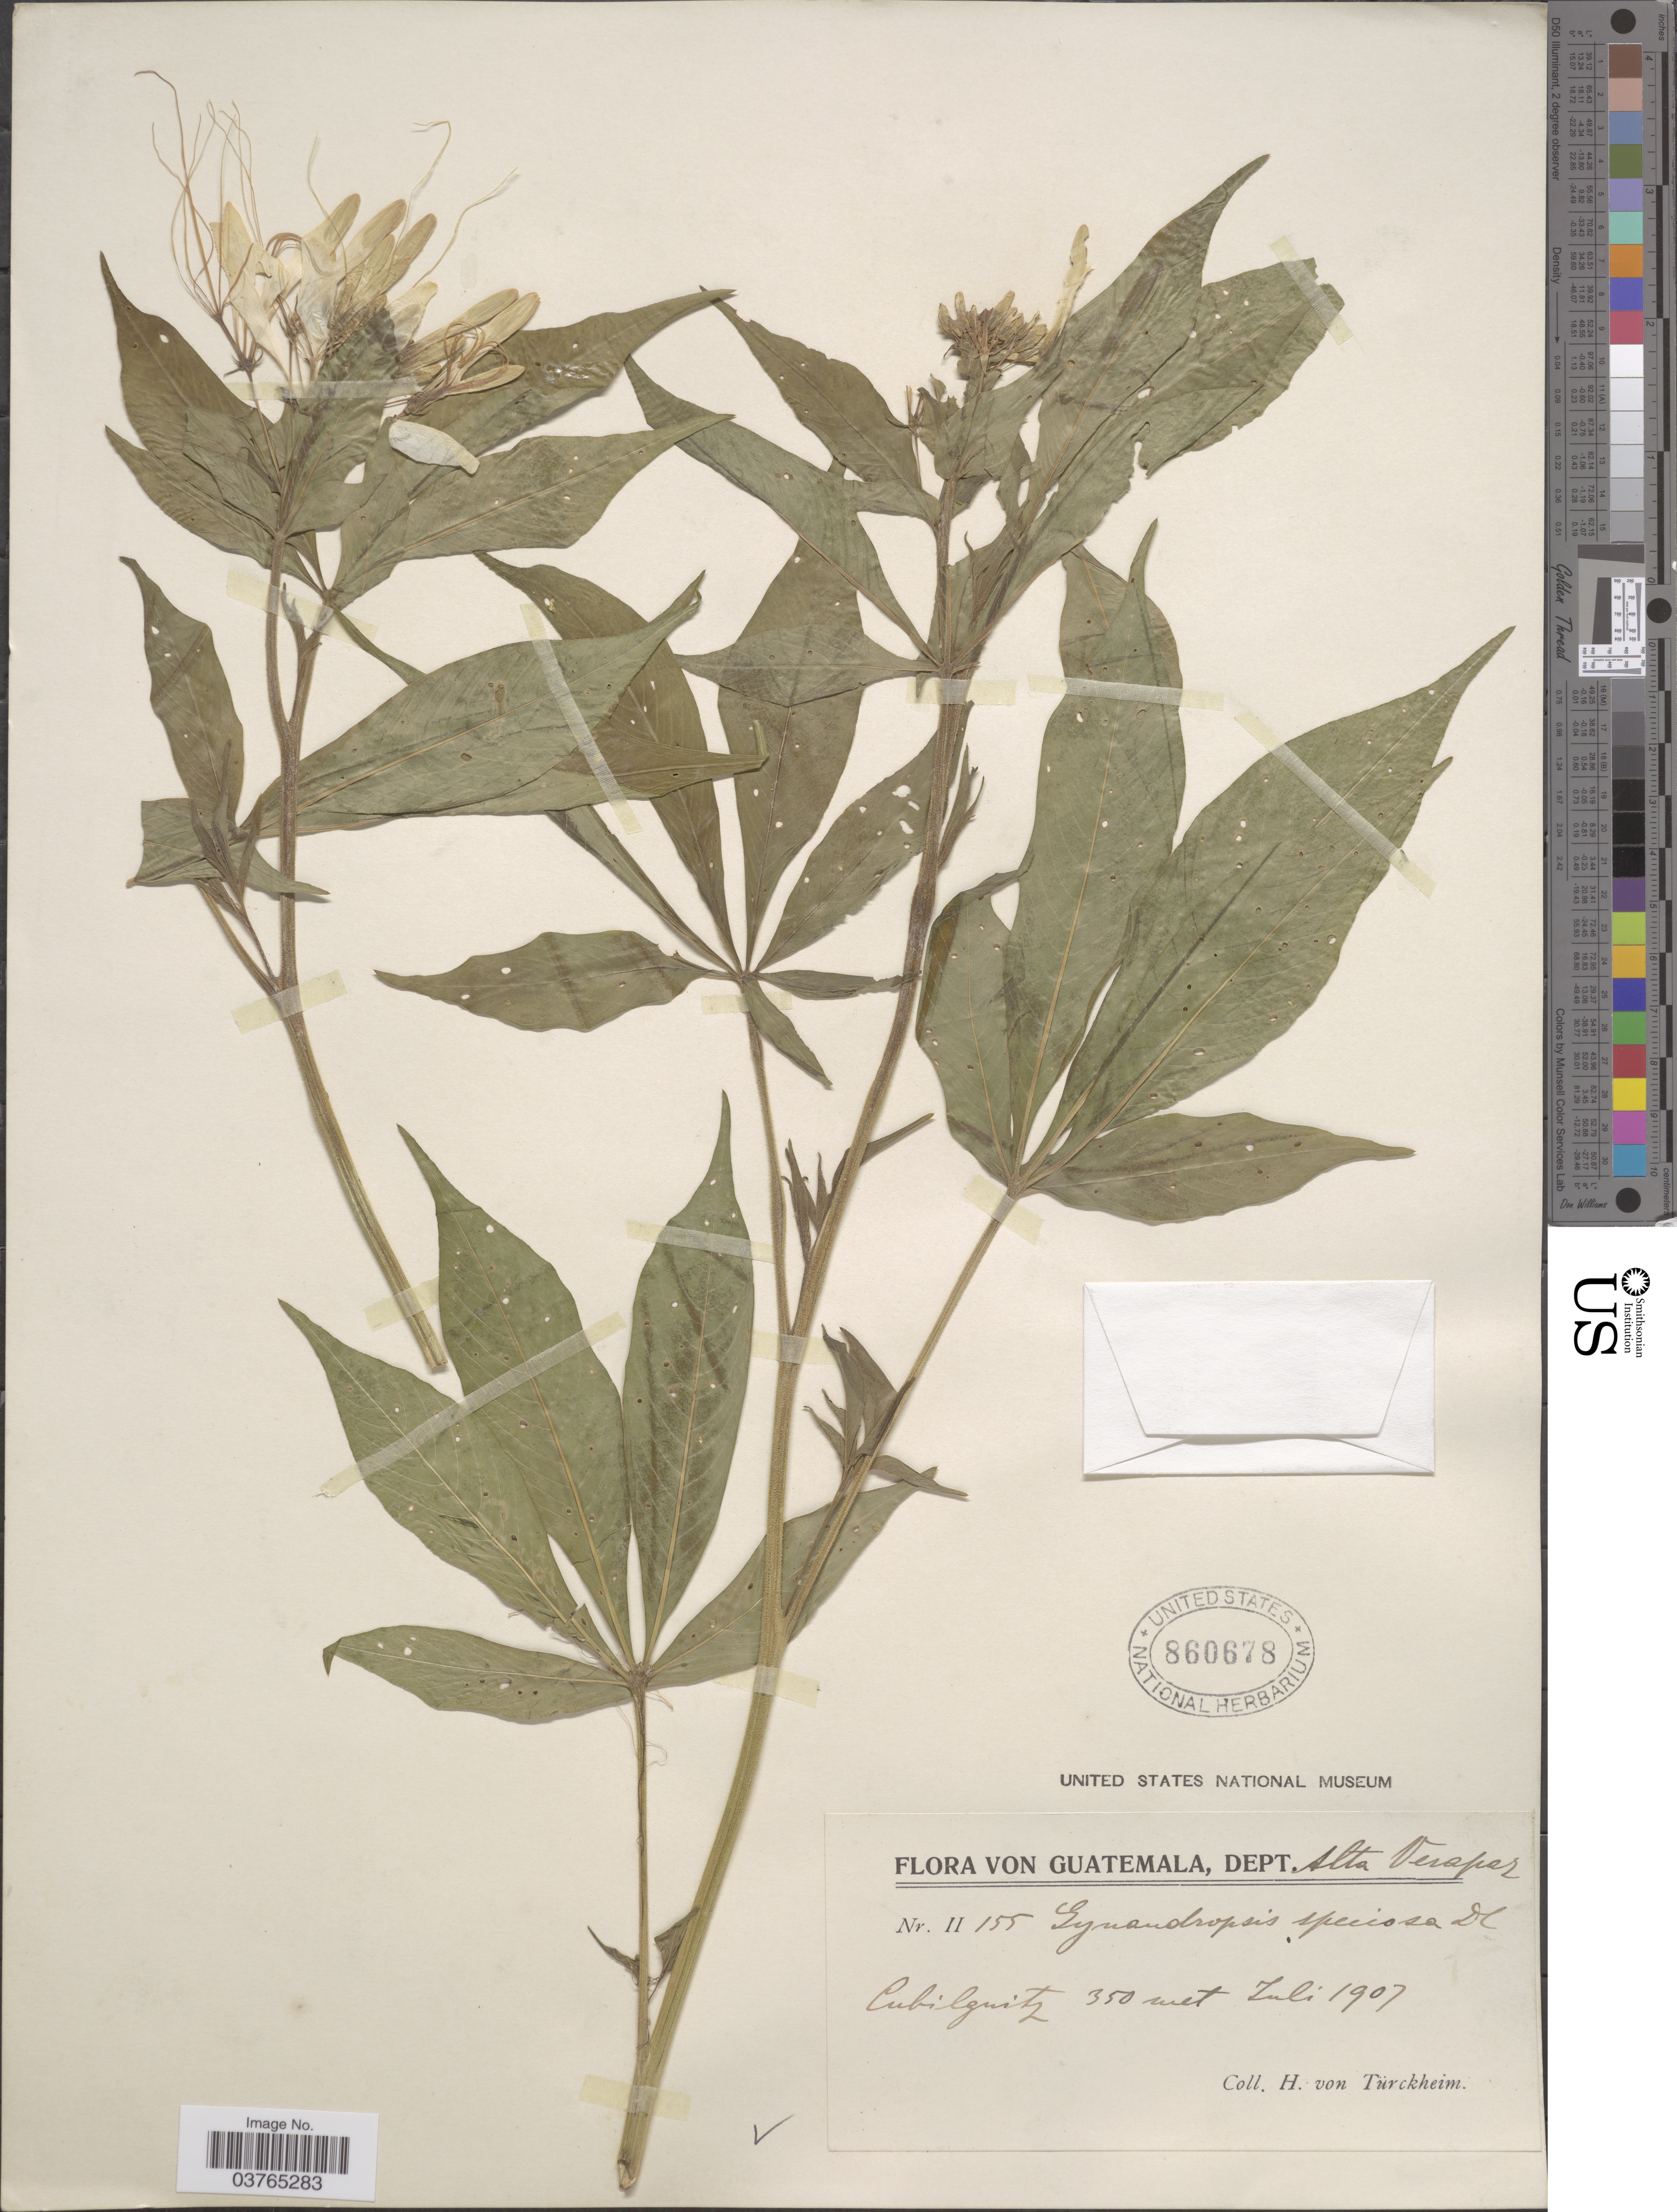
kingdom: Plantae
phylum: Tracheophyta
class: Magnoliopsida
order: Brassicales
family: Cleomaceae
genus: Cleoserrata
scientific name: Cleoserrata speciosa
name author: (Raf.) Iltis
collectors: H. von Türckheim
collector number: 11555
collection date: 1907-07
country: Guatemala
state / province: Alta Verapaz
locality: Dept. Alta Verapaz. Cubilquitz.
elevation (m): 350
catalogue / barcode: US 860678